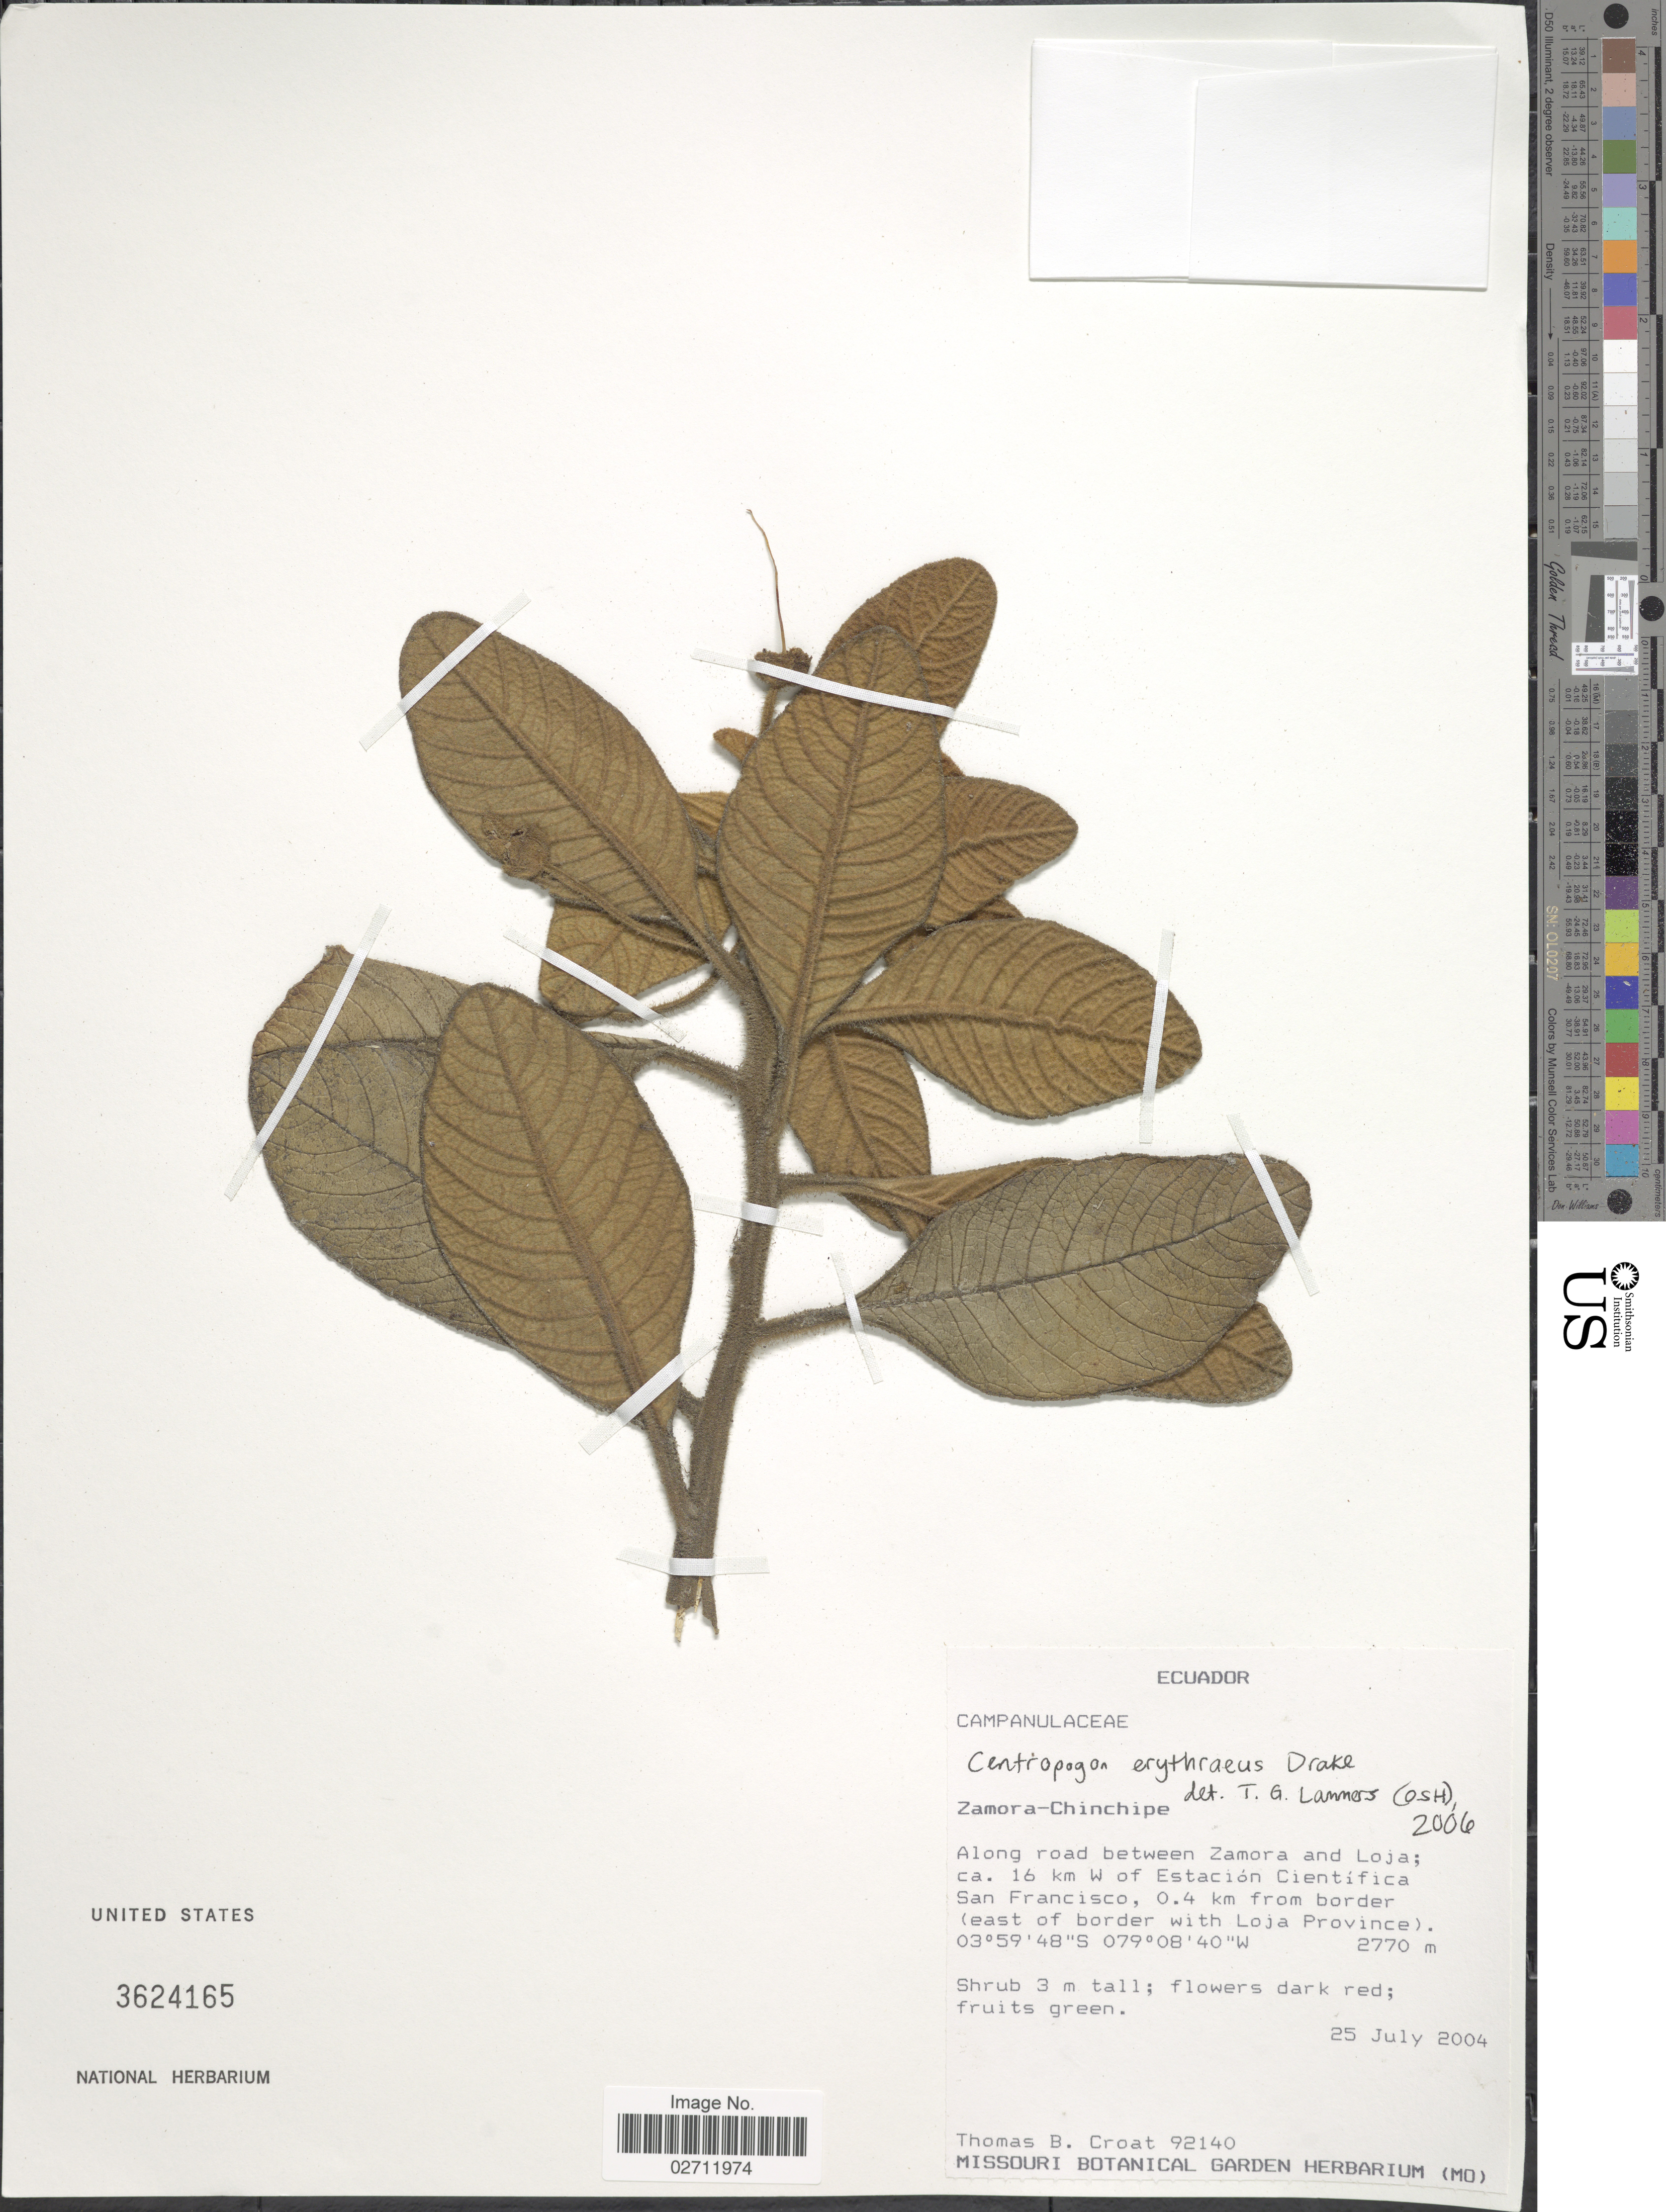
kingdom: Plantae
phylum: Tracheophyta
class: Magnoliopsida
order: Asterales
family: Campanulaceae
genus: Centropogon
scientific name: Centropogon erythraeus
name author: Drake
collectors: T. B. Croat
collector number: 92140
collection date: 2004-07-25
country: Ecuador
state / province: Zamora-Chinchipe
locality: Along road between Zamora and Loja; ca. 16 km W of Estacion Cientifica San Francisco, 0.4 km from border (east of border with Loja Province).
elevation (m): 2770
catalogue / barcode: US 3624165